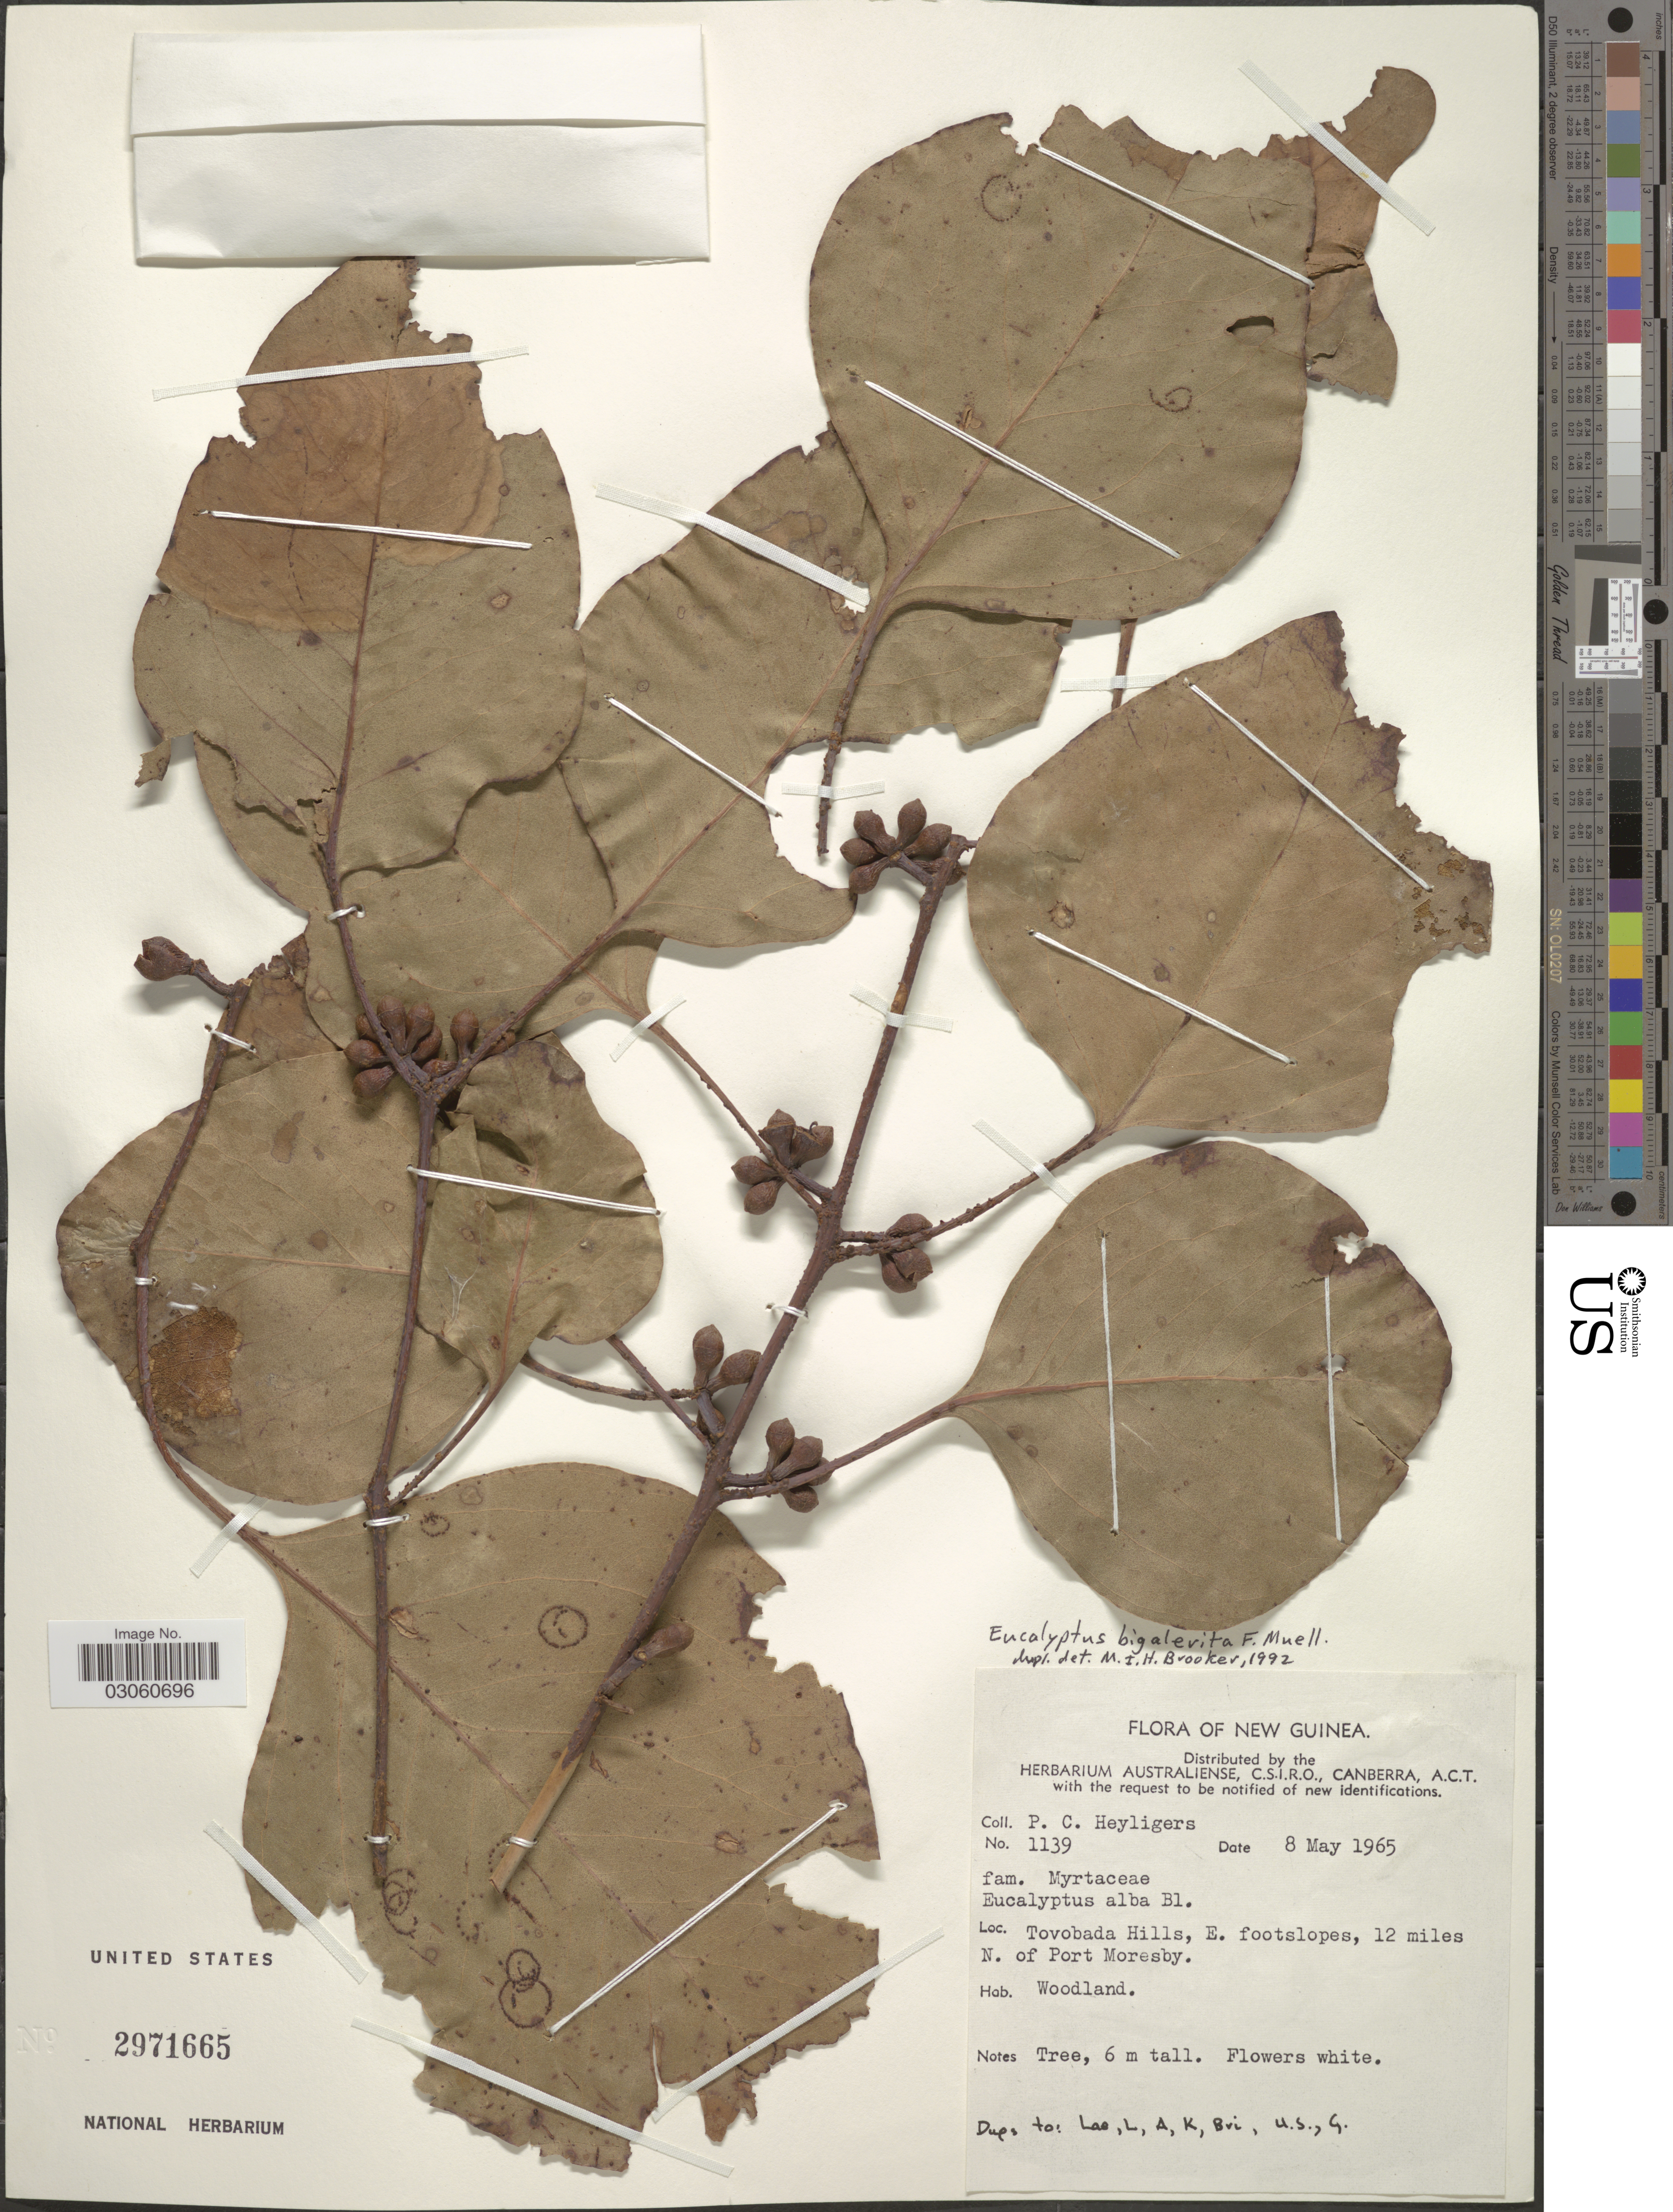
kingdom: Plantae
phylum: Tracheophyta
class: Magnoliopsida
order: Myrtales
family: Myrtaceae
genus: Eucalyptus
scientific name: Eucalyptus bigalerita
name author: F. Muell.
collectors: P. Heyligers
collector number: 1139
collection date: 1965-05-08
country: Papua New Guinea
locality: New Guinea. Tovobada Hills, E. footslopes, 12 miles N. of Port Moresby.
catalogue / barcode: US 2971665